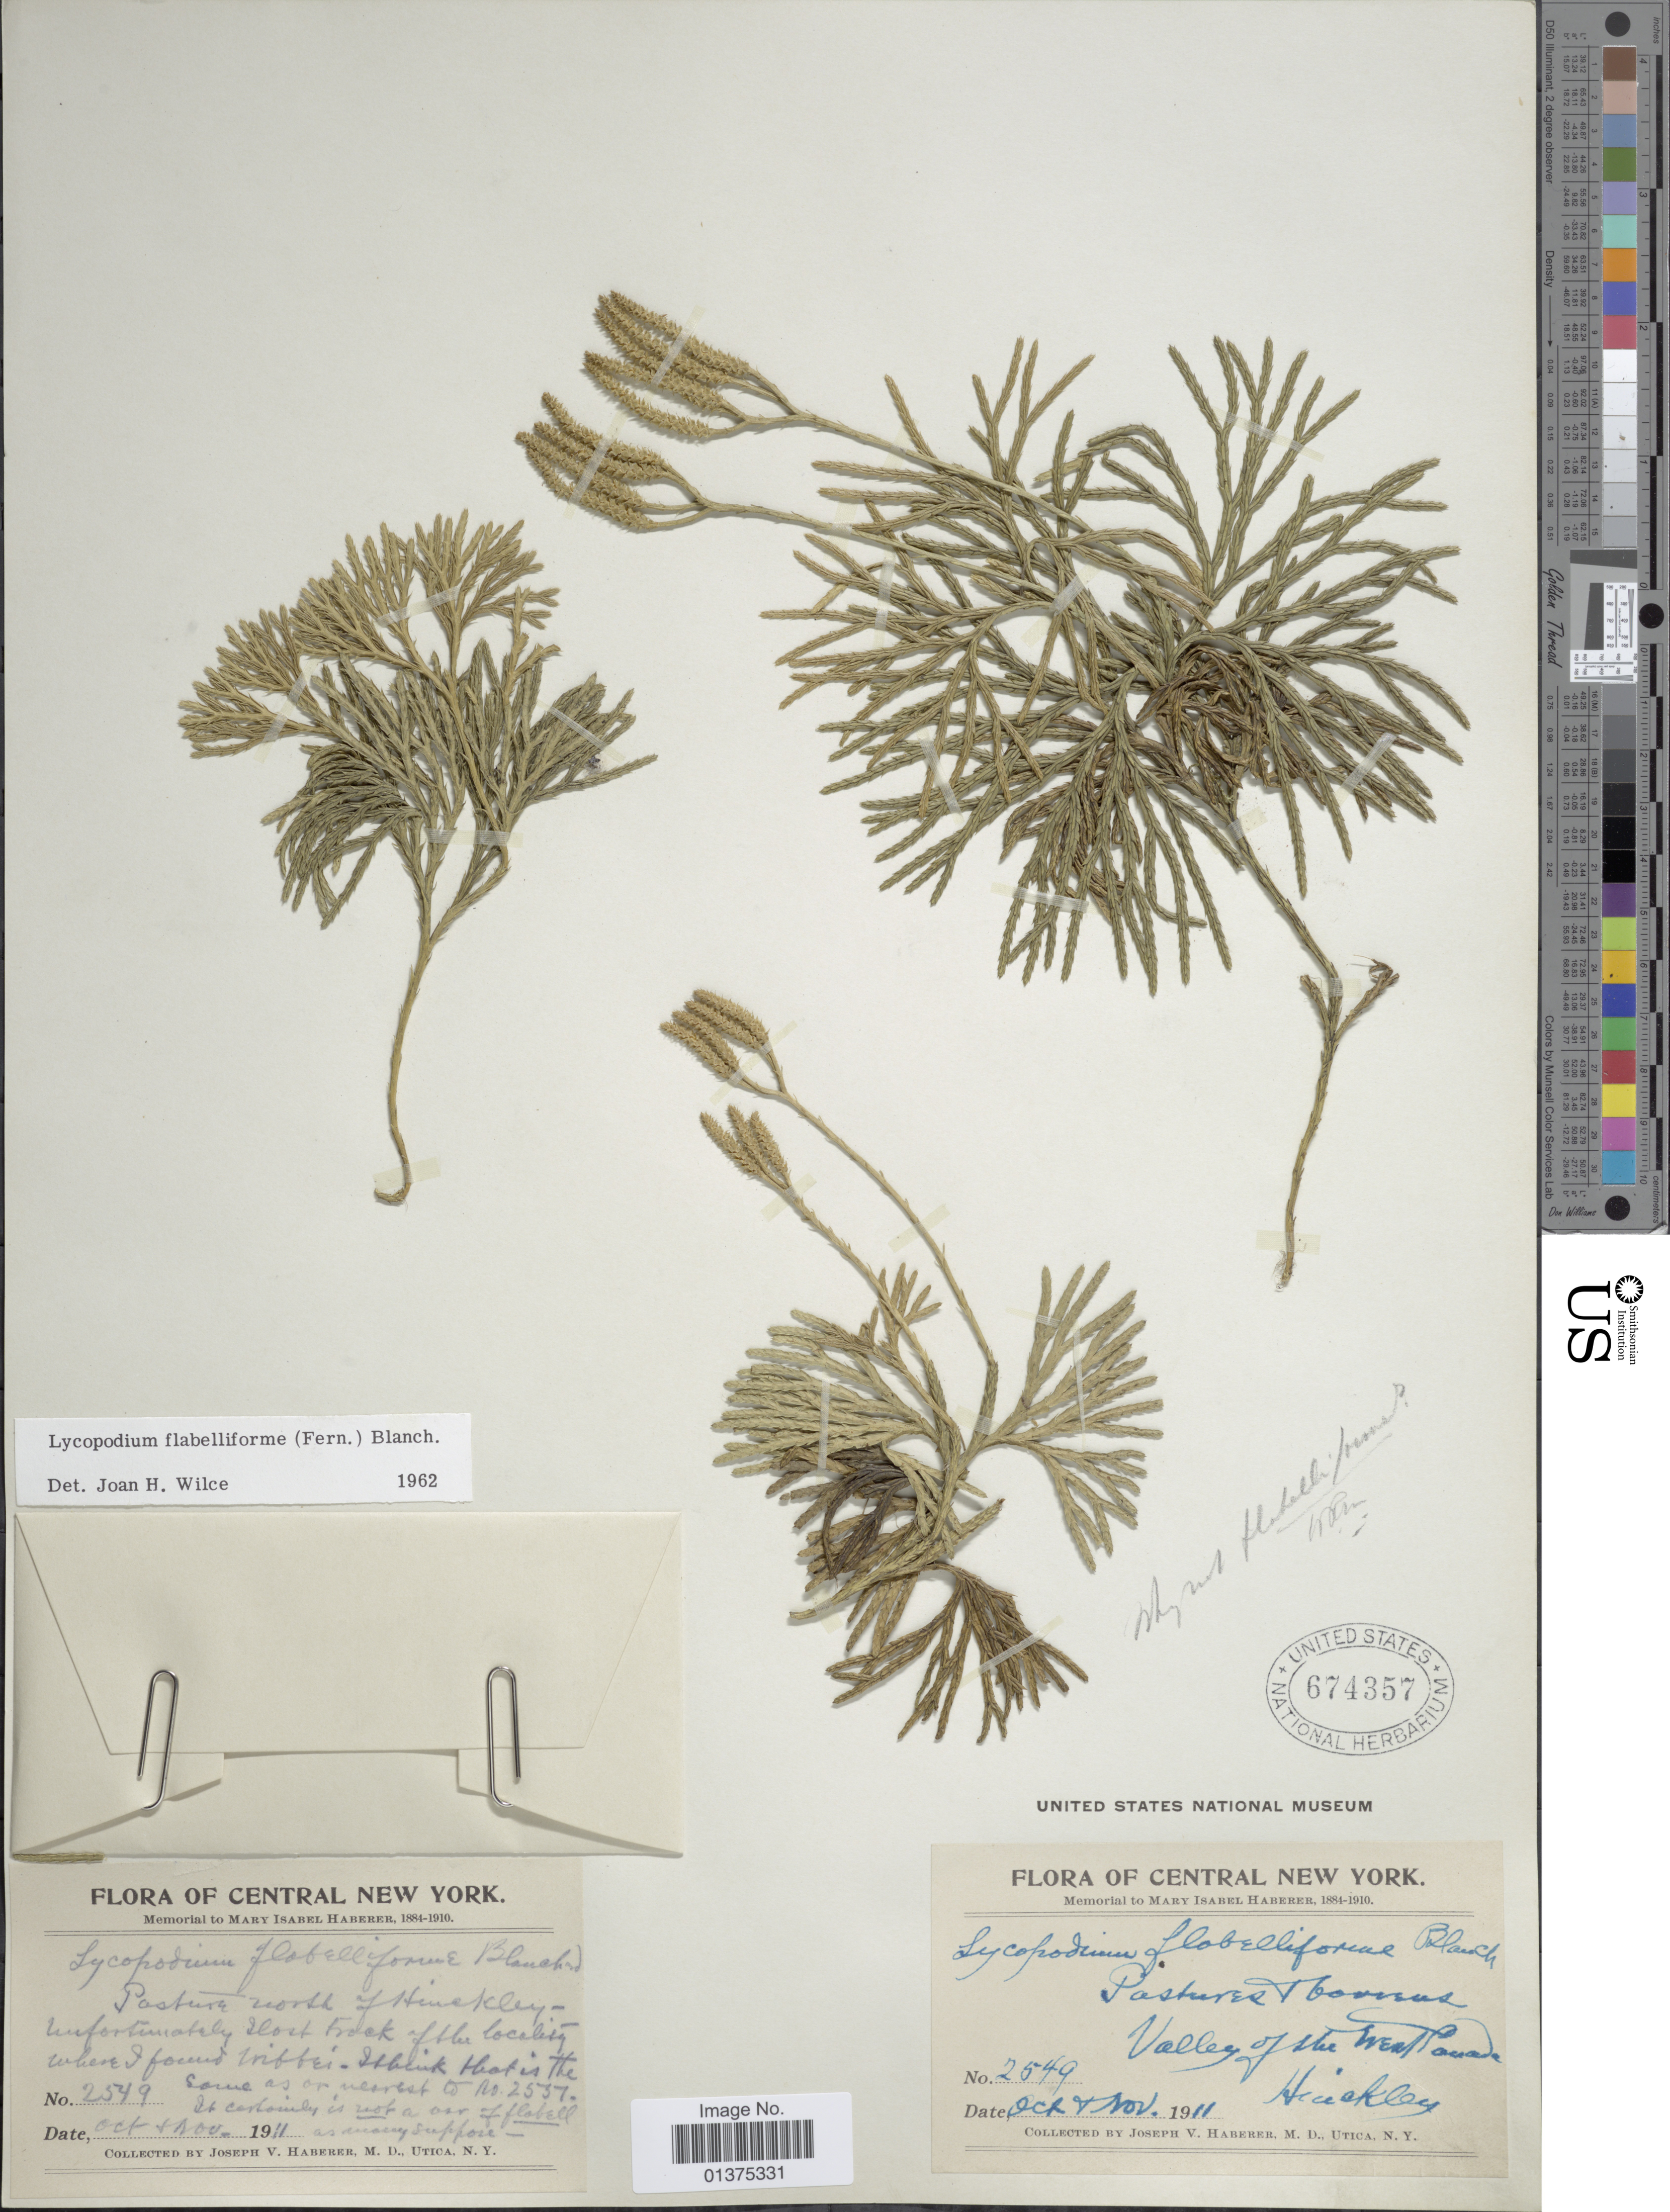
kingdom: Plantae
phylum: Tracheophyta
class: Lycopodiopsida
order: Lycopodiales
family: Lycopodiaceae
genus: Diphasiastrum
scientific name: Diphasiastrum digitatum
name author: (Dill. ex A. Braun) Holub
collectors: J. V. Haberer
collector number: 2549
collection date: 1911-10/1911-11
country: United States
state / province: New York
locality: Central New York, valley of the West Canada, Pasture & barrens, Hinckley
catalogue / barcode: US 674357